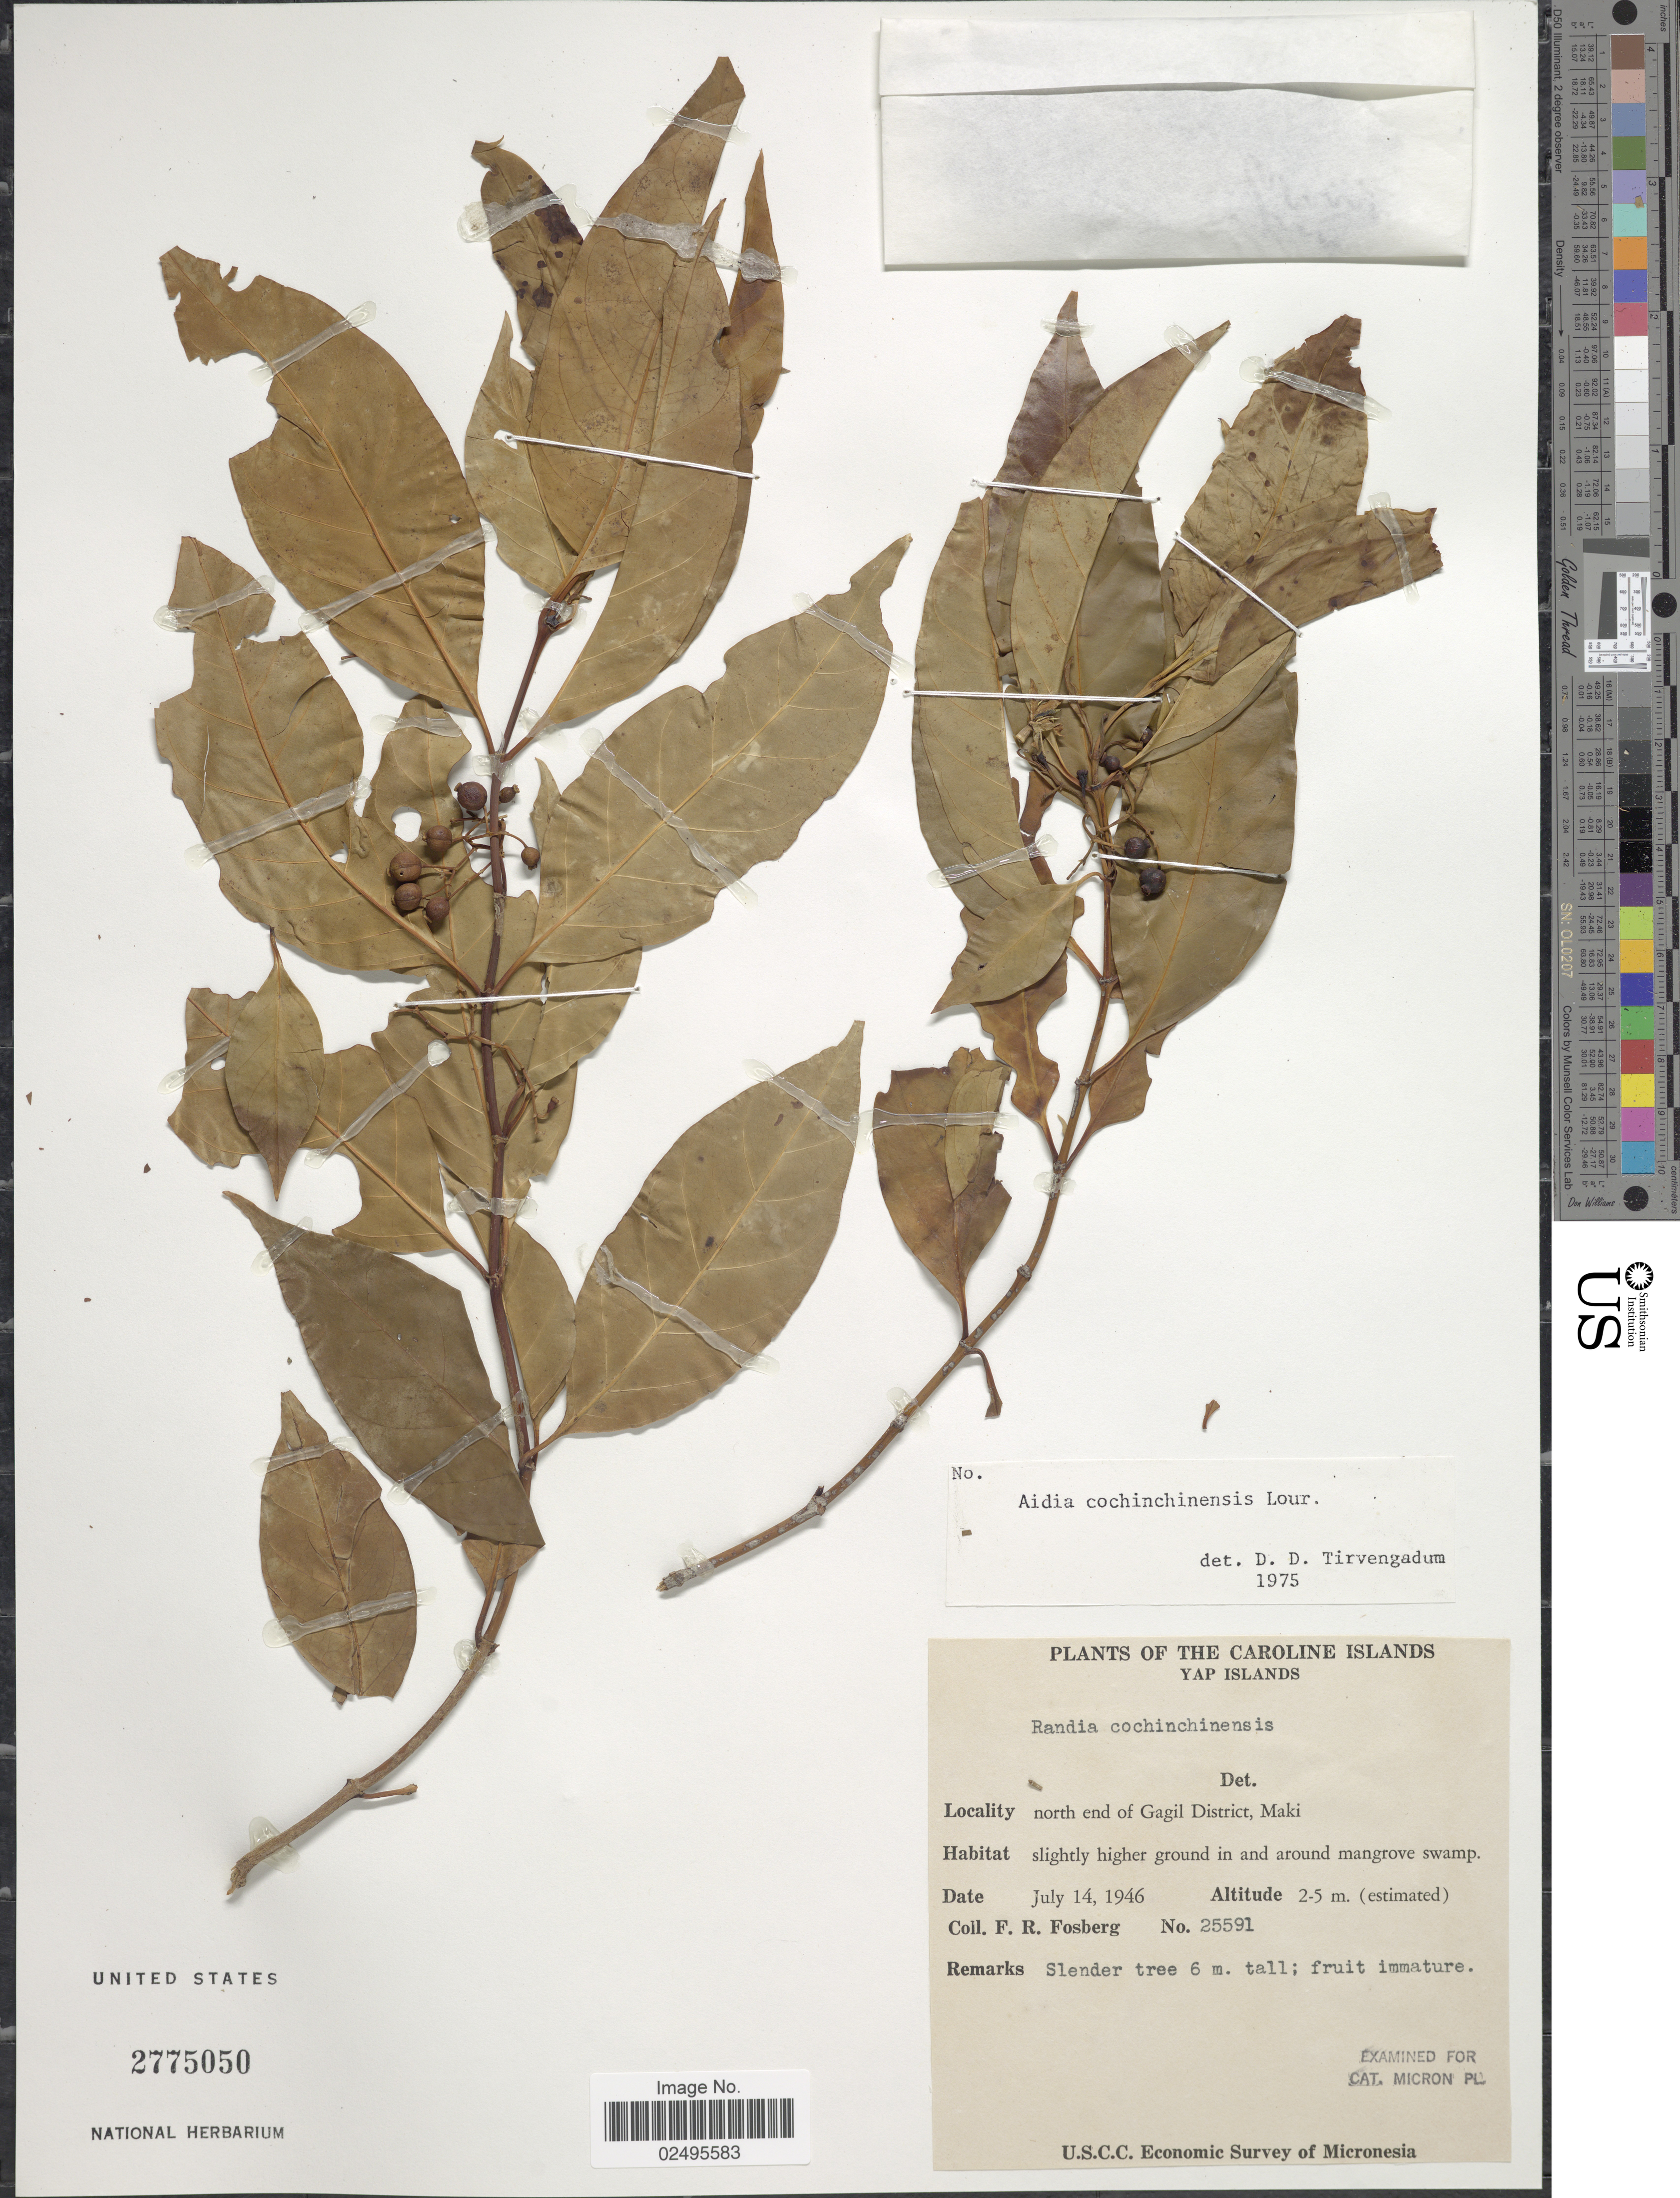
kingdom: Plantae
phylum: Tracheophyta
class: Magnoliopsida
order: Gentianales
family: Rubiaceae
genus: Aidia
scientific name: Aidia graeffei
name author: (Reinecke) Tirveng.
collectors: F. R. Fosberg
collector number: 25591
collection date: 1946-07-14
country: Micronesia, Federated States of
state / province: Yap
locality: The Caroline Islands. North end of Gagil District, Maki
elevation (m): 2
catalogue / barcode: US 2775050